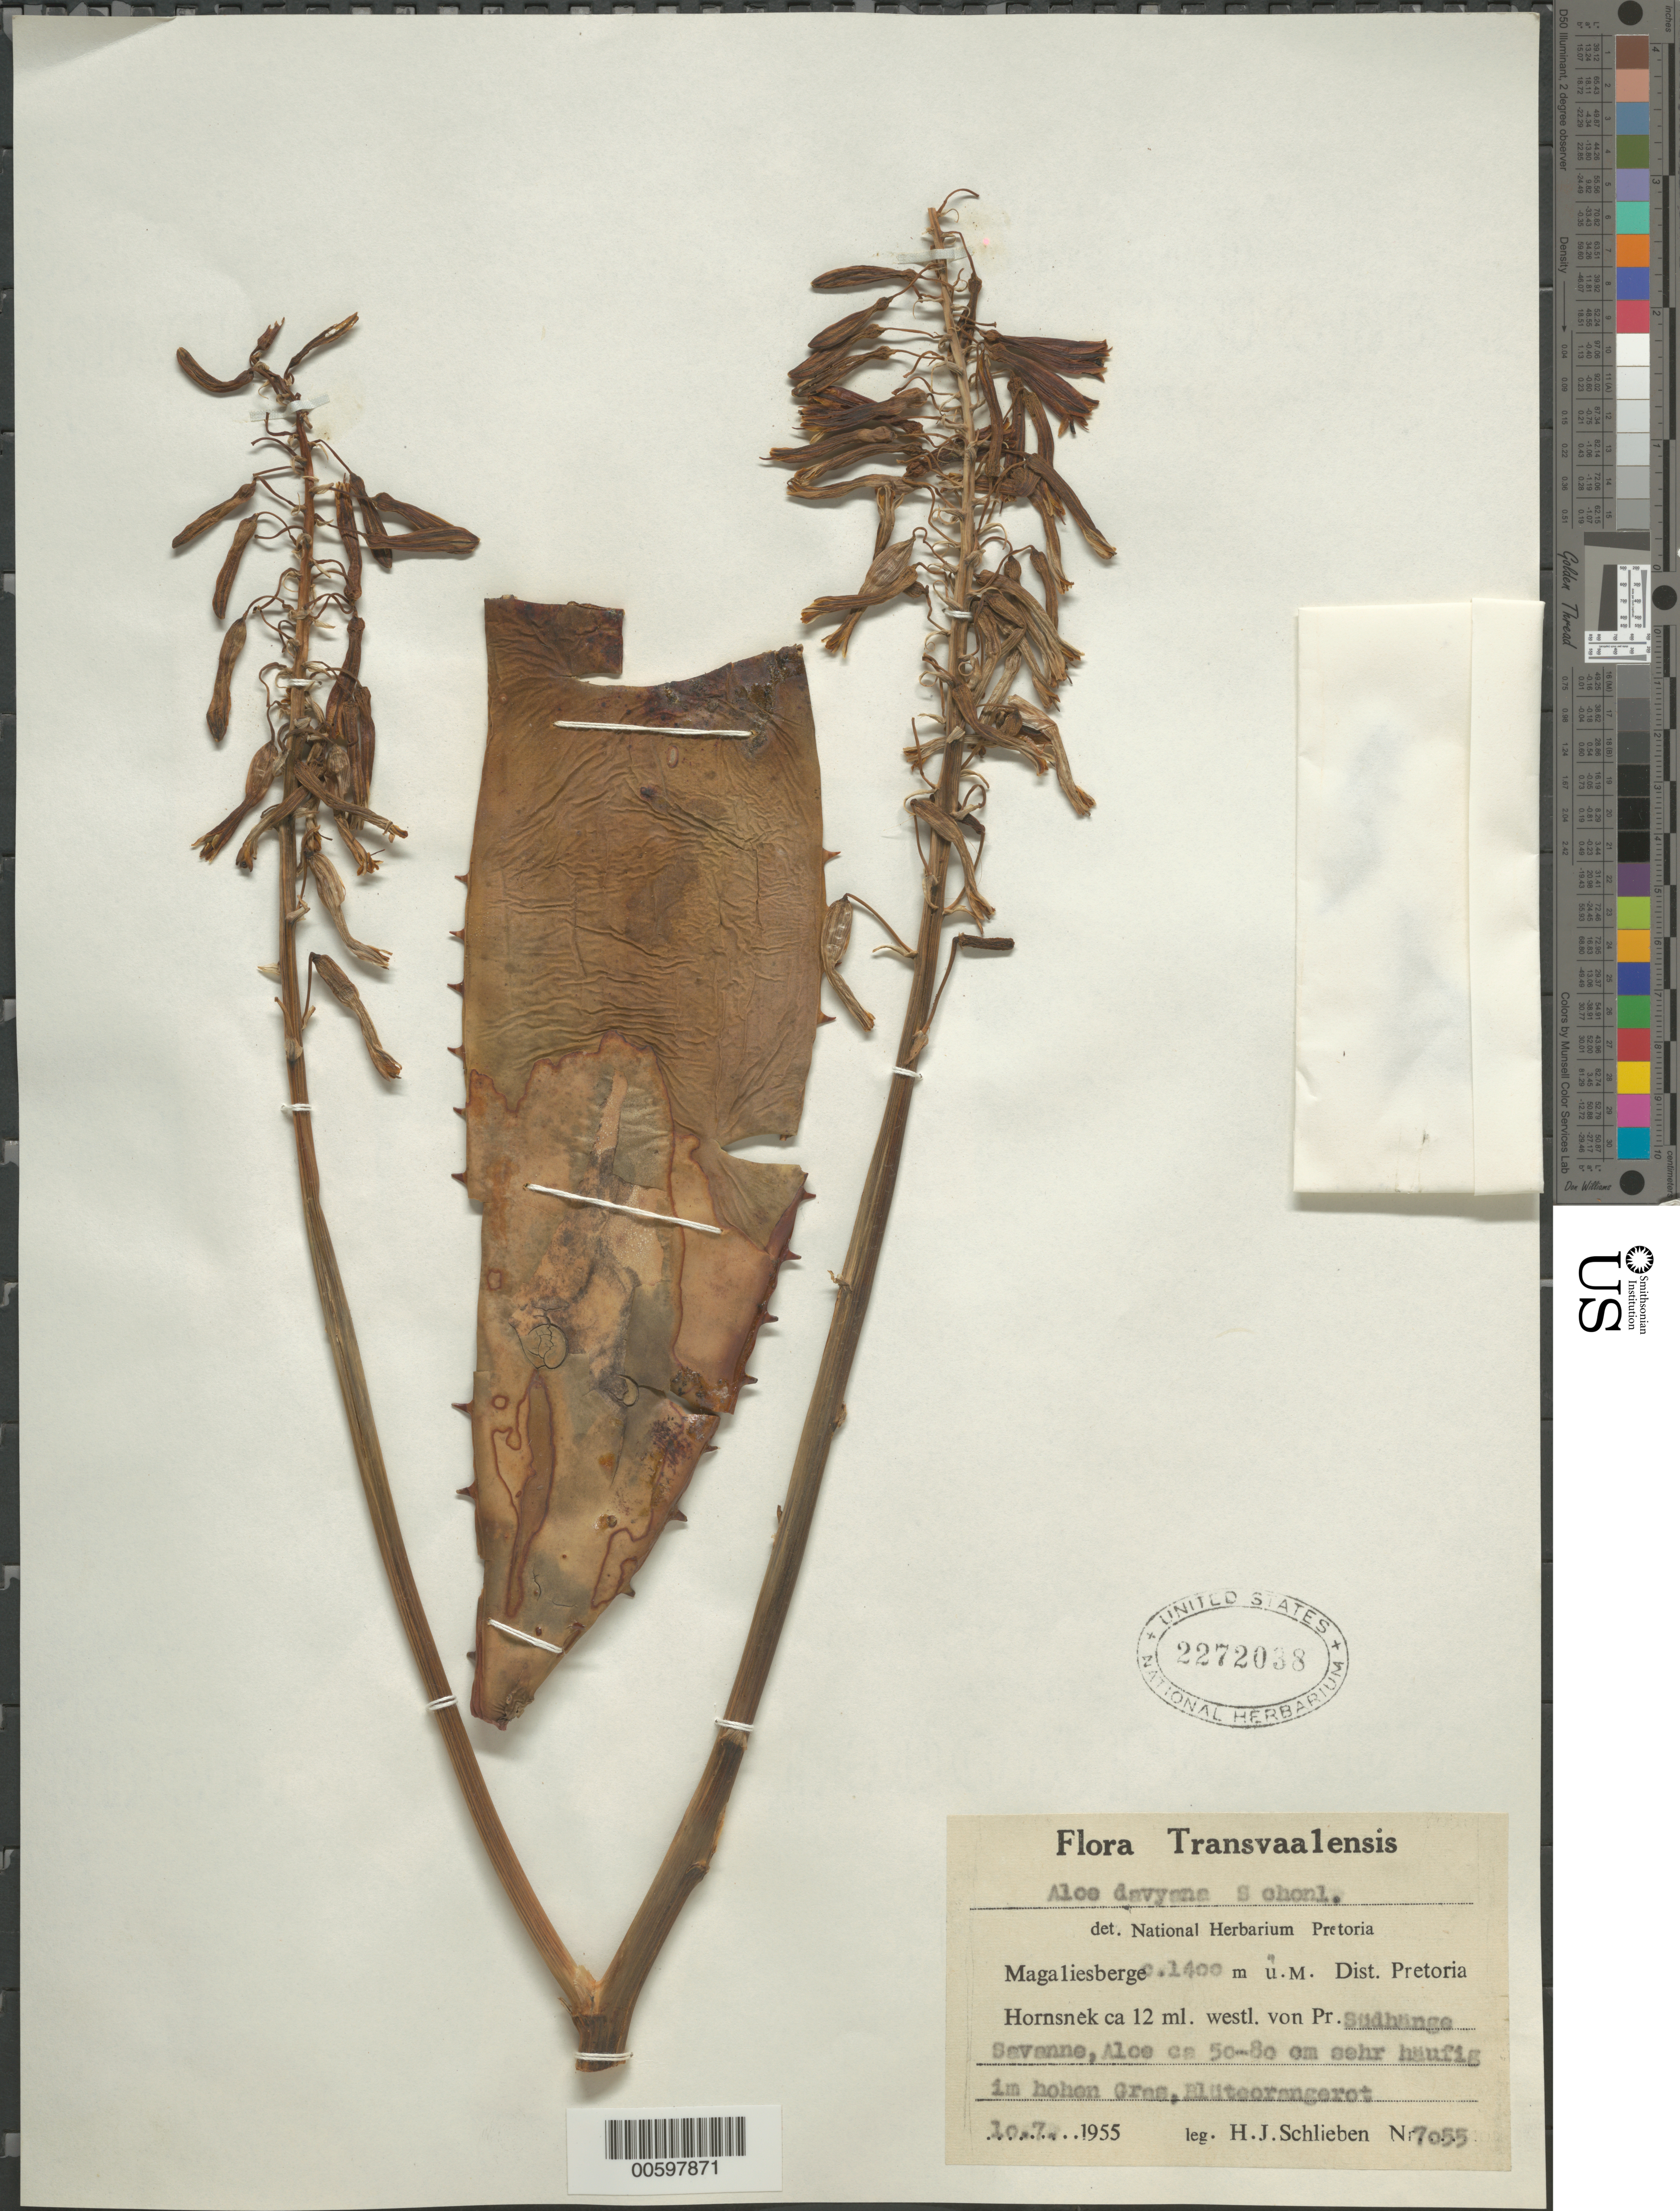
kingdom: Plantae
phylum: Tracheophyta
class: Liliopsida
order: Asparagales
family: Asphodelaceae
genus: Aloe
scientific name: Aloe davyana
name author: Schonl.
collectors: H. J. Schlieben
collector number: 7055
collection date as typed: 10 Jul 1955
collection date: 1955-07-10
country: South Africa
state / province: Gauteng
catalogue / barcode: US 2272038